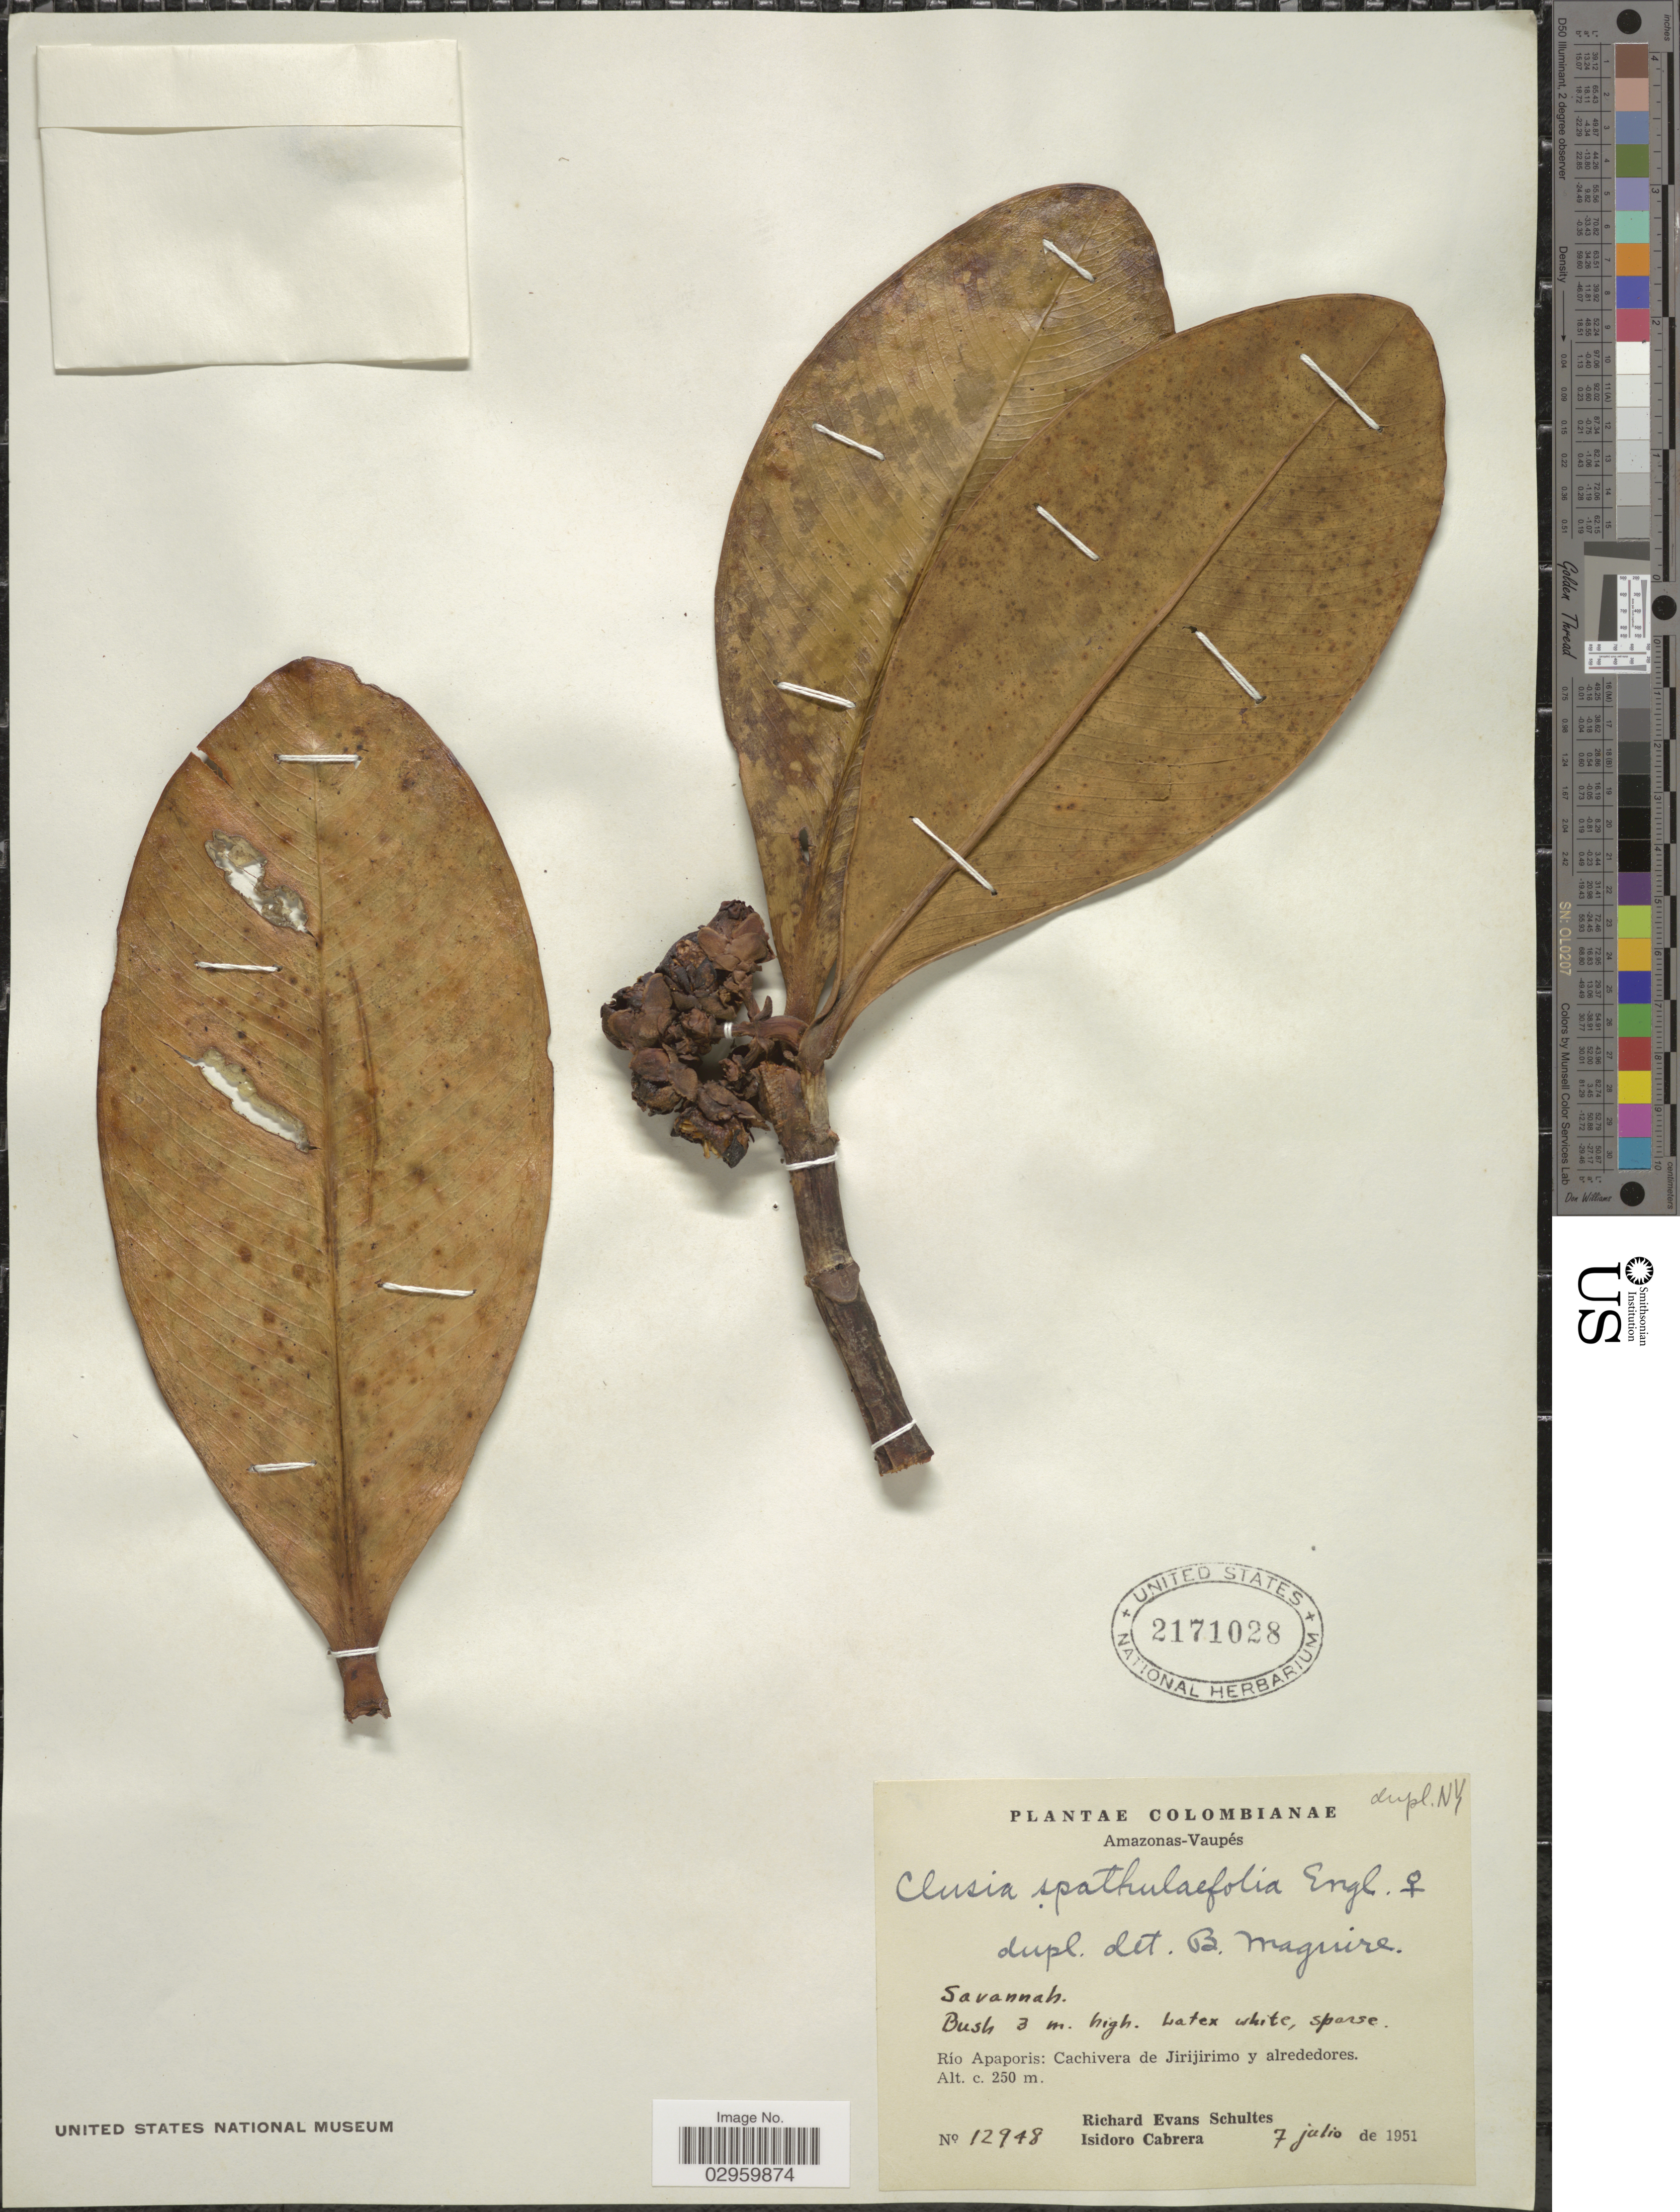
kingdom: Plantae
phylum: Tracheophyta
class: Magnoliopsida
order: Malpighiales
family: Clusiaceae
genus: Clusia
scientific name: Clusia spathulifolia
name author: Engl.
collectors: R. E. Schultes & I. Cabrera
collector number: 12948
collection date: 1951-07-07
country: Colombia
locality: Amazonas-Vaupés, Río Apaporis: Cachivera de Jirijirimo y alrededores.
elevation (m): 250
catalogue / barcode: US 2171028